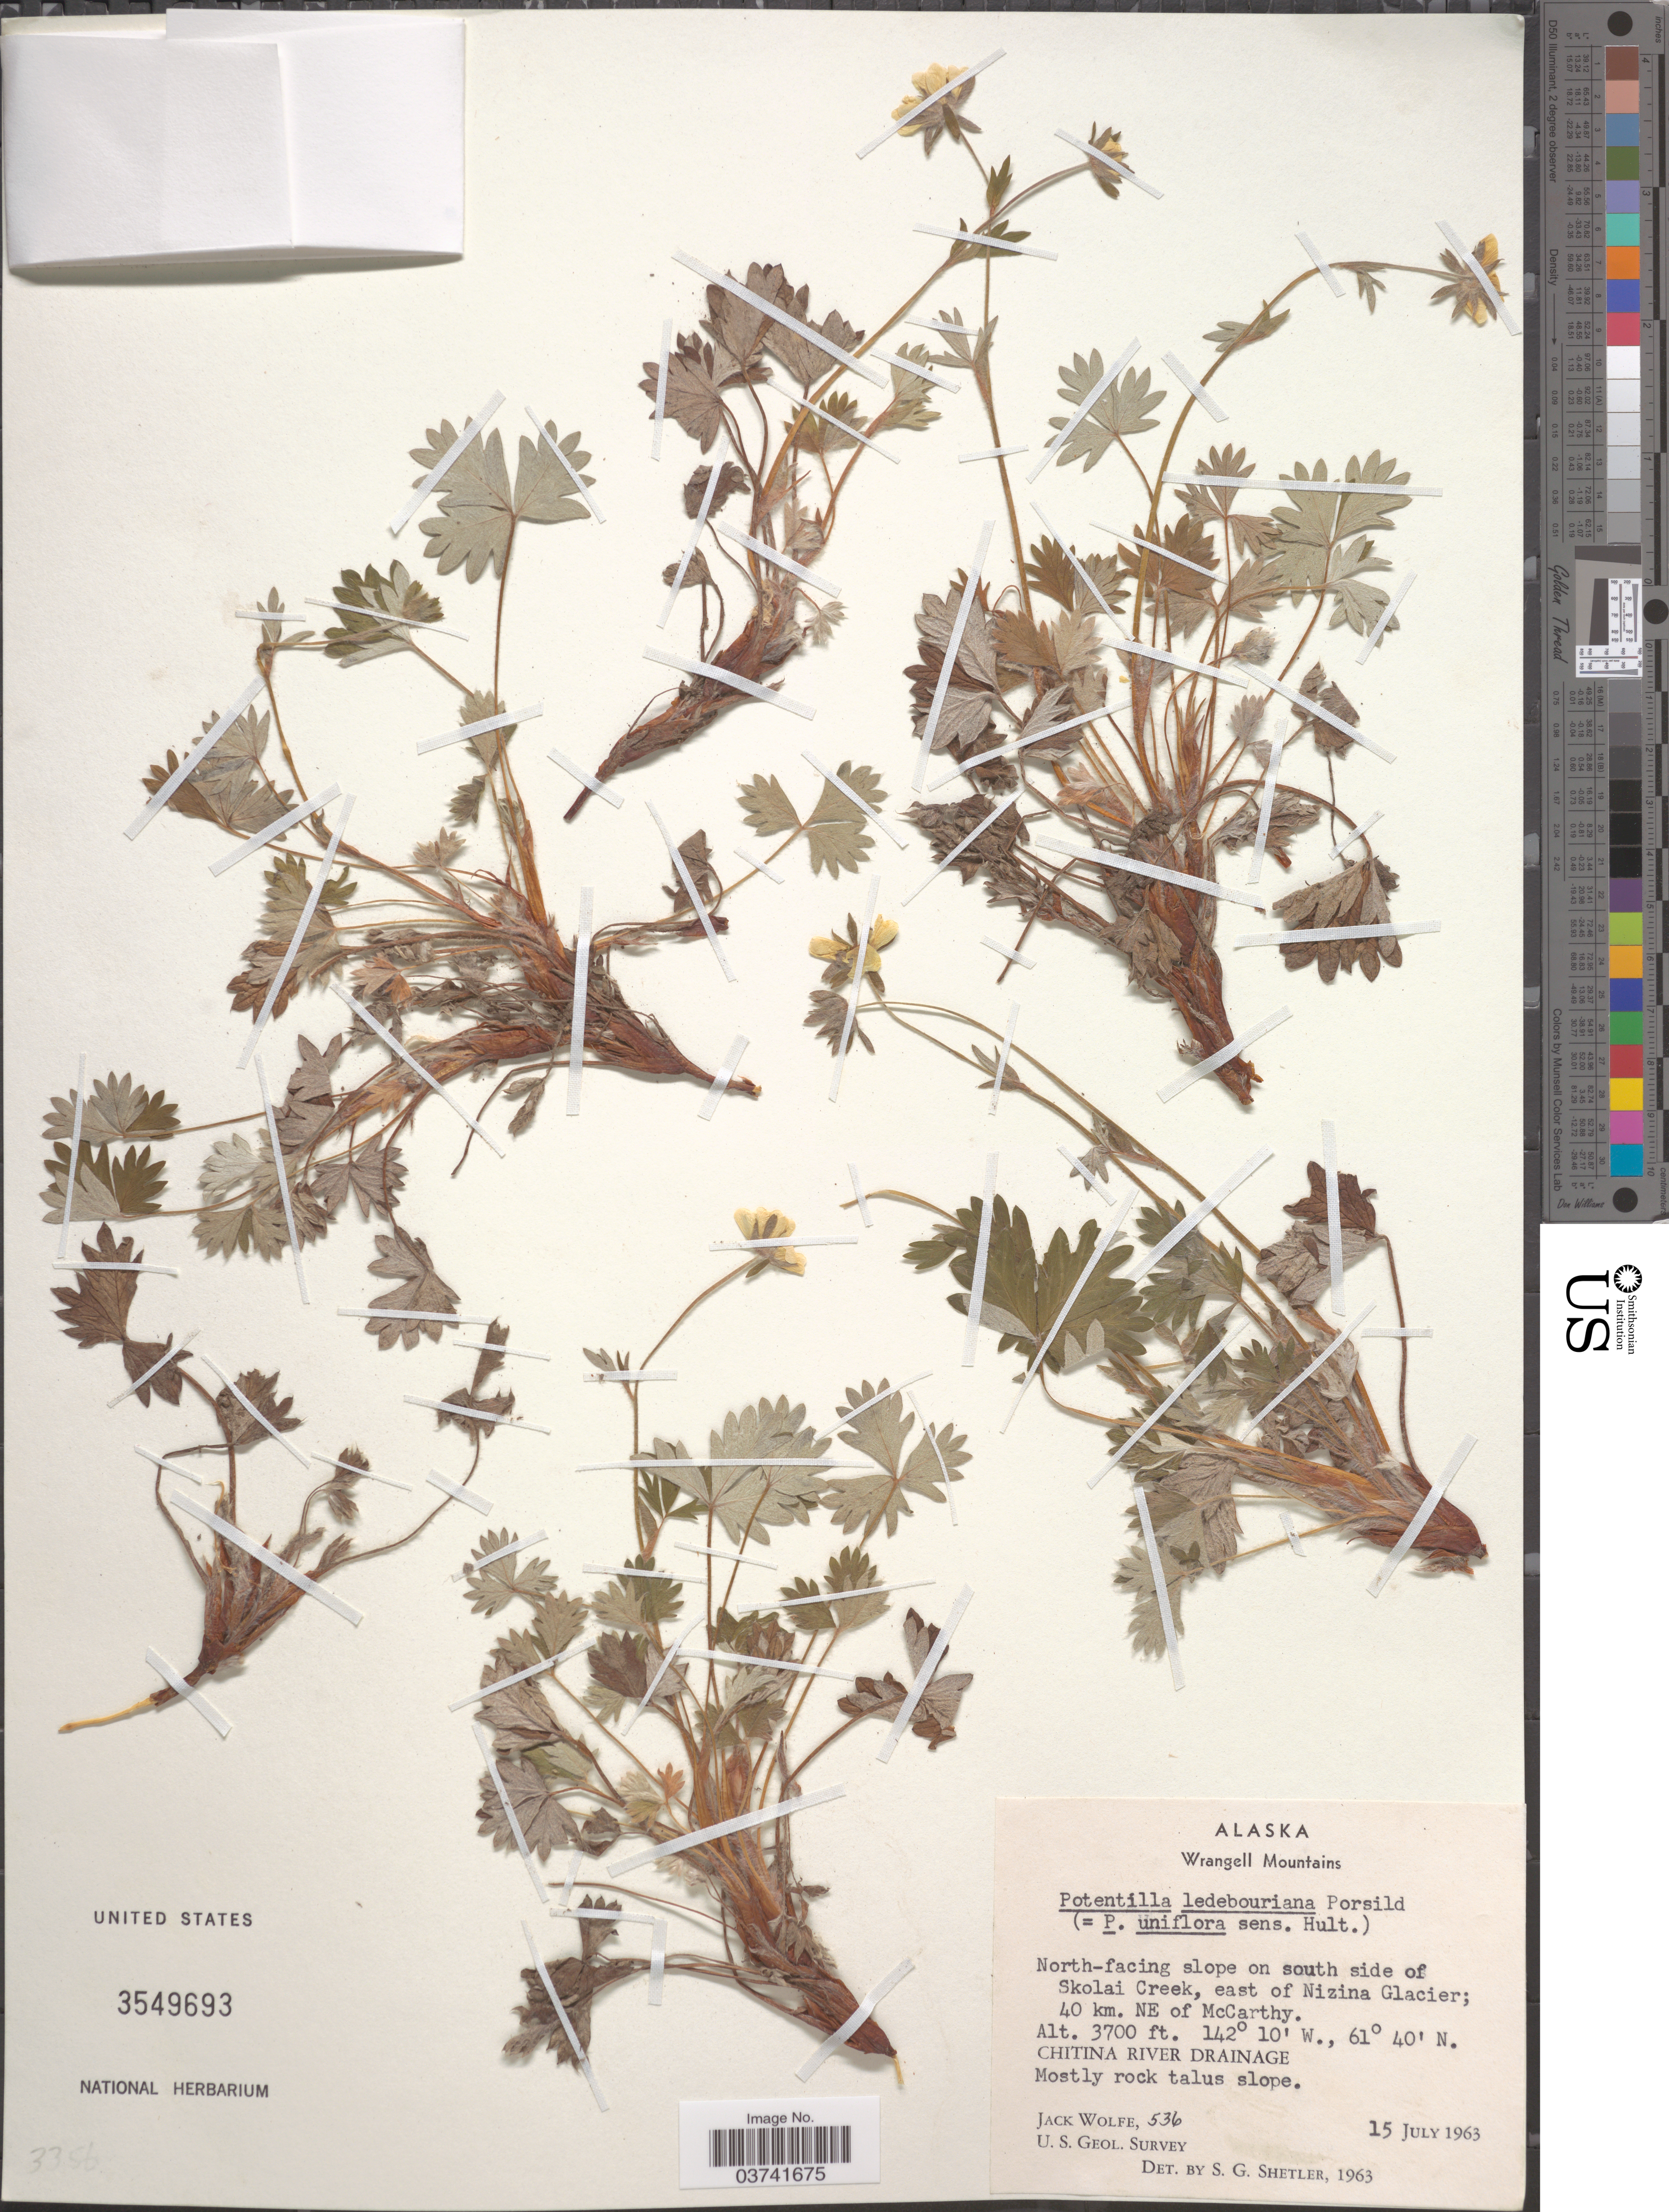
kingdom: Plantae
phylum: Tracheophyta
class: Magnoliopsida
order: Rosales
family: Rosaceae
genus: Potentilla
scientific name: Potentilla uniflora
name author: Ledeb.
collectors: J. Wolfe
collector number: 536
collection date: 1963-07-15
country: United States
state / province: Alaska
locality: Wrangell Mountains. North-facing slope on south side of Skolai Creek, east of Nizina Glacier; 40 km. NE of McCarthy. Chitina River Drainage.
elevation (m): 1128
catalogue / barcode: US 3549693